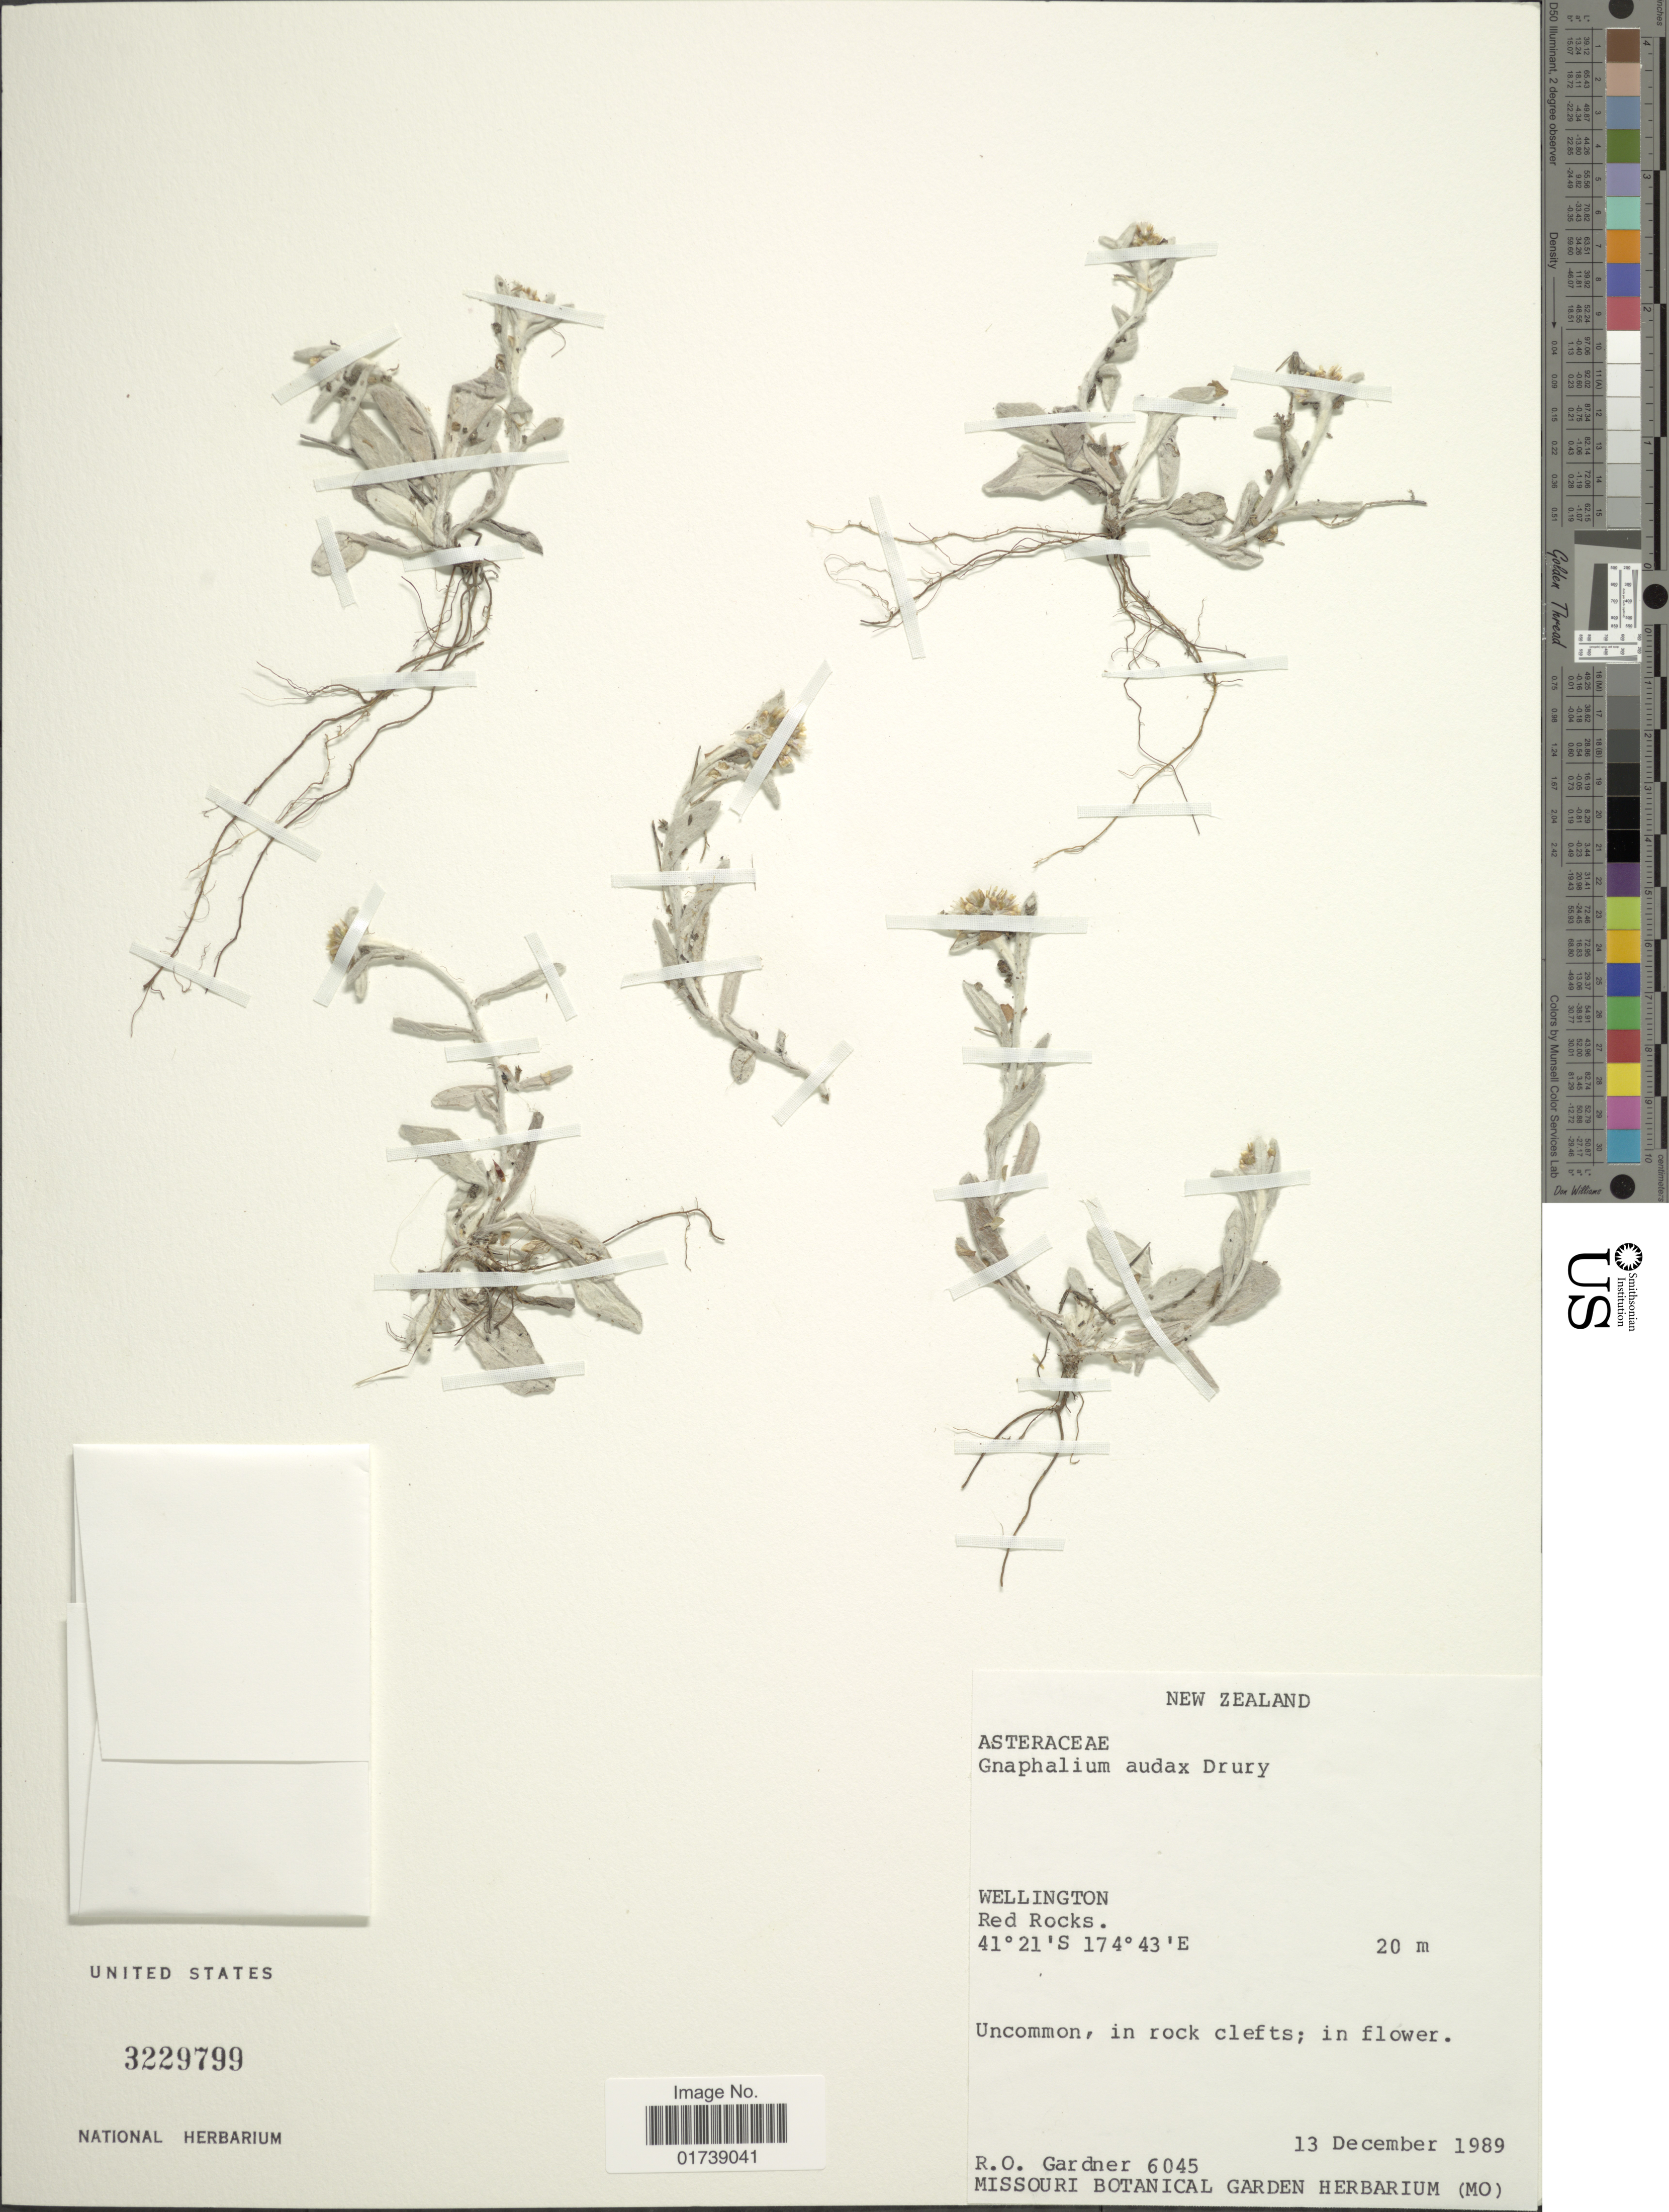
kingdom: Plantae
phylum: Tracheophyta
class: Magnoliopsida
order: Asterales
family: Asteraceae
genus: Euchiton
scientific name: Euchiton audax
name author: (D.G. Drury) Holub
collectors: R. O. Gardner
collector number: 6045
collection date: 1989-12-13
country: New Zealand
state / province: Wellington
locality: Wellington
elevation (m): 20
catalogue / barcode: US 3229799